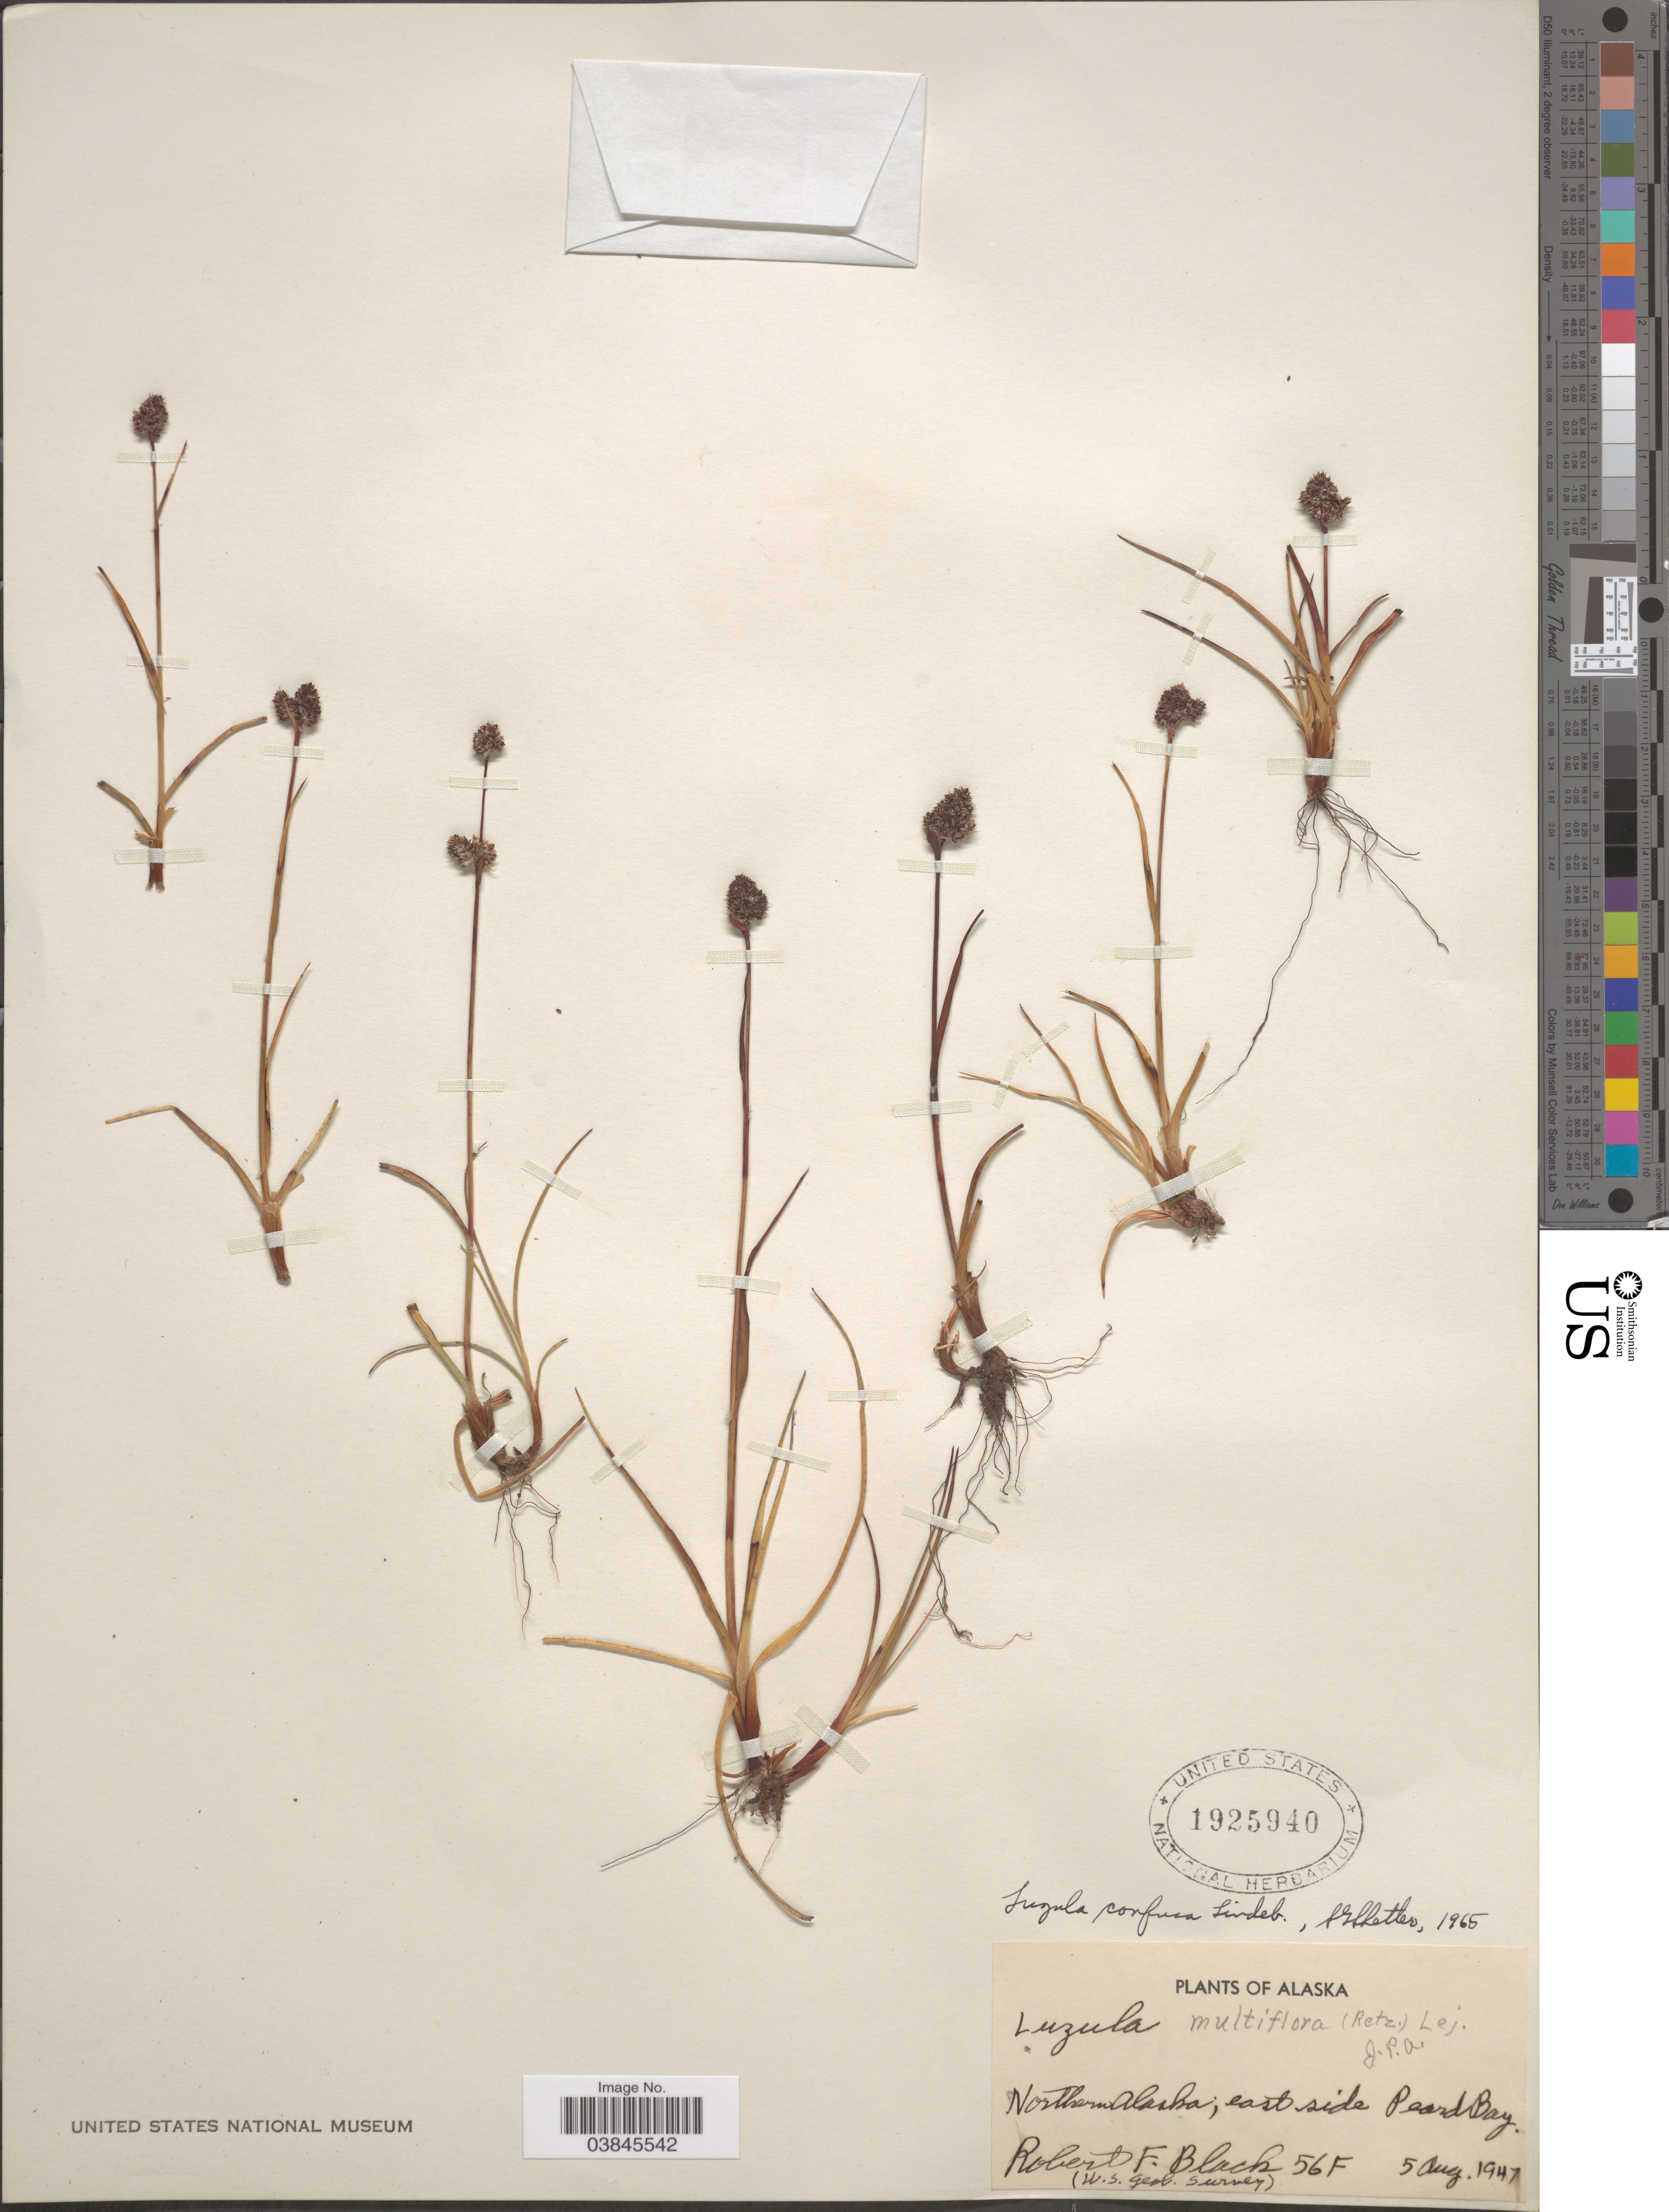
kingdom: Plantae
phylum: Tracheophyta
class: Liliopsida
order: Poales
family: Juncaceae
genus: Luzula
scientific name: Luzula confusa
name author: Lindeb.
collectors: R. F. Black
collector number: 56F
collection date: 1947-08-05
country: United States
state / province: Alaska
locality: Northern Alaska, east side Peard Bay.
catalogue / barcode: US 1925940